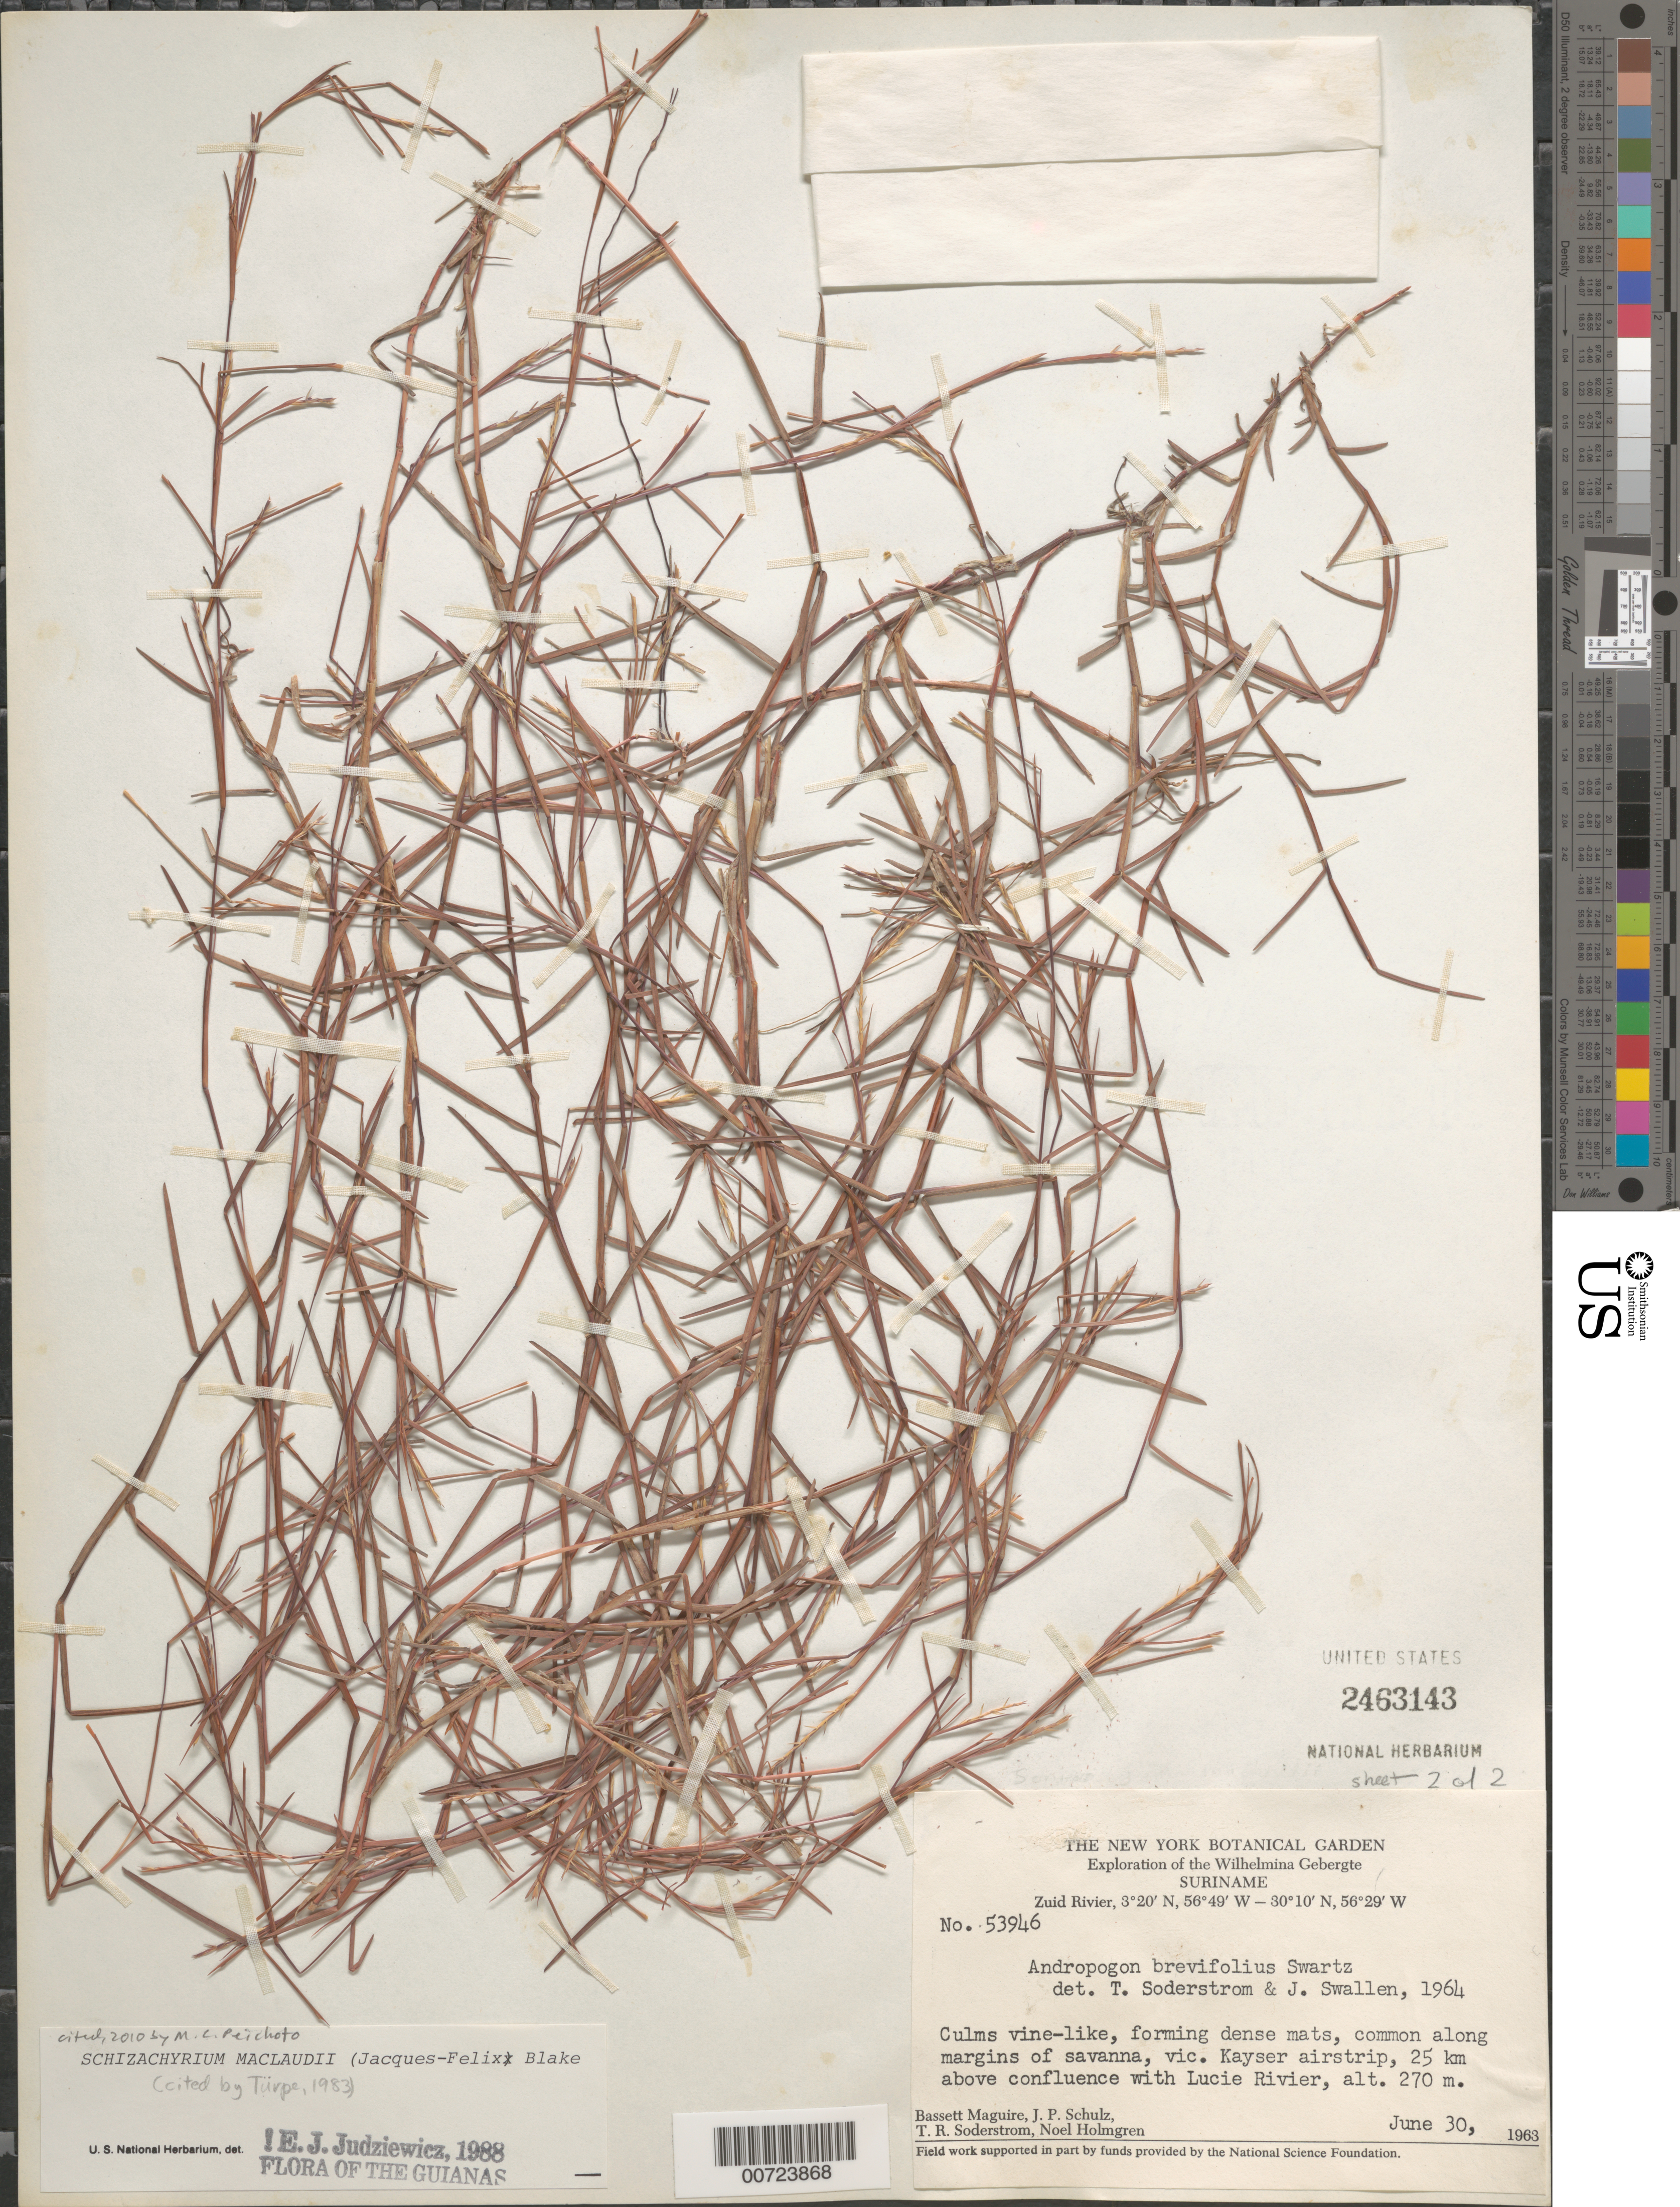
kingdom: Plantae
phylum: Tracheophyta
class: Liliopsida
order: Poales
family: Poaceae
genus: Schizachyrium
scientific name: Schizachyrium maclaudii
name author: S.T. Blake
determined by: Judziewicz, E. J.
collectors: B. Maguire, J. P. Schulz, T. R. Soderstrom & N. H. Holmgren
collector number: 53946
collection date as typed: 30-Jun-63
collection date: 1963-06-30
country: Suriname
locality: Kayser Airstrip, Zuid R., 45 km above confl. with Lucie R., Wilhelmina Gebergte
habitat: Along margins of savanna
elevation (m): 270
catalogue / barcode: US 2463143